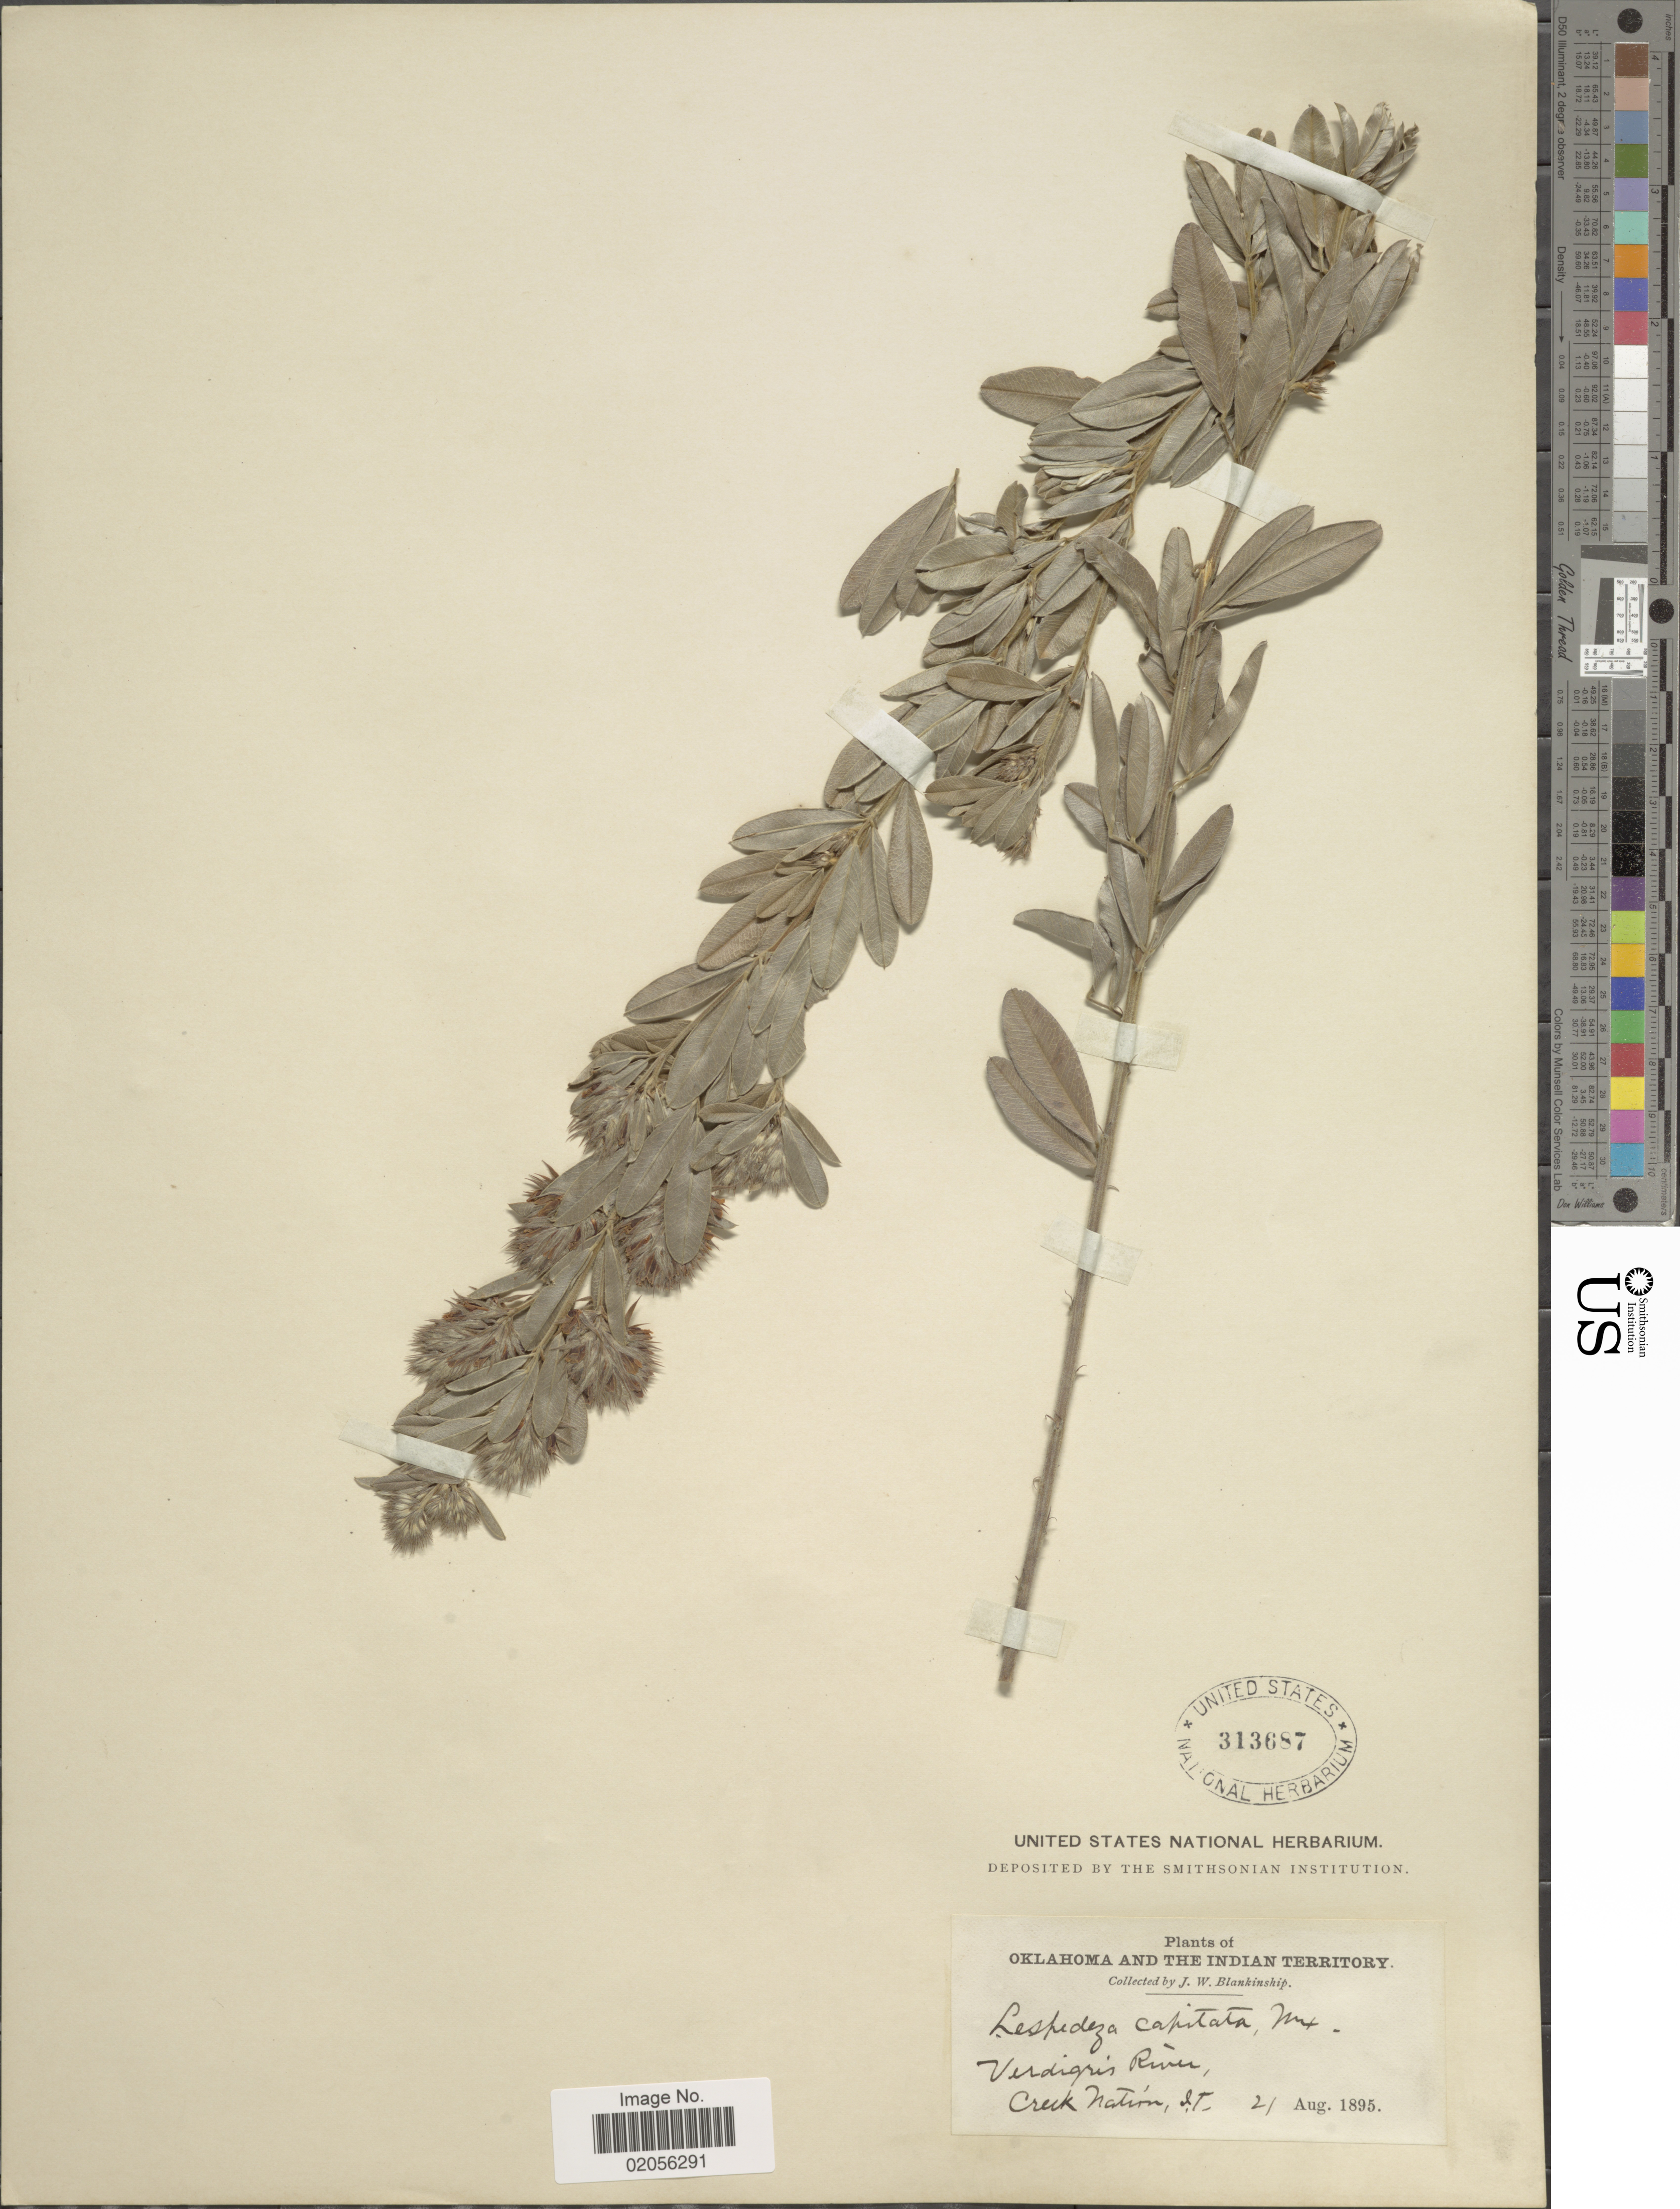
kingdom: Plantae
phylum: Tracheophyta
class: Magnoliopsida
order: Fabales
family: Fabaceae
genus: Lespedeza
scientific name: Lespedeza capitata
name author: Michx.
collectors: J. W. Blankinship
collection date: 1895-08-21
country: United States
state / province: Oklahoma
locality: Indian Territory. Verdigris River, Creek Nation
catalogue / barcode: US 313687